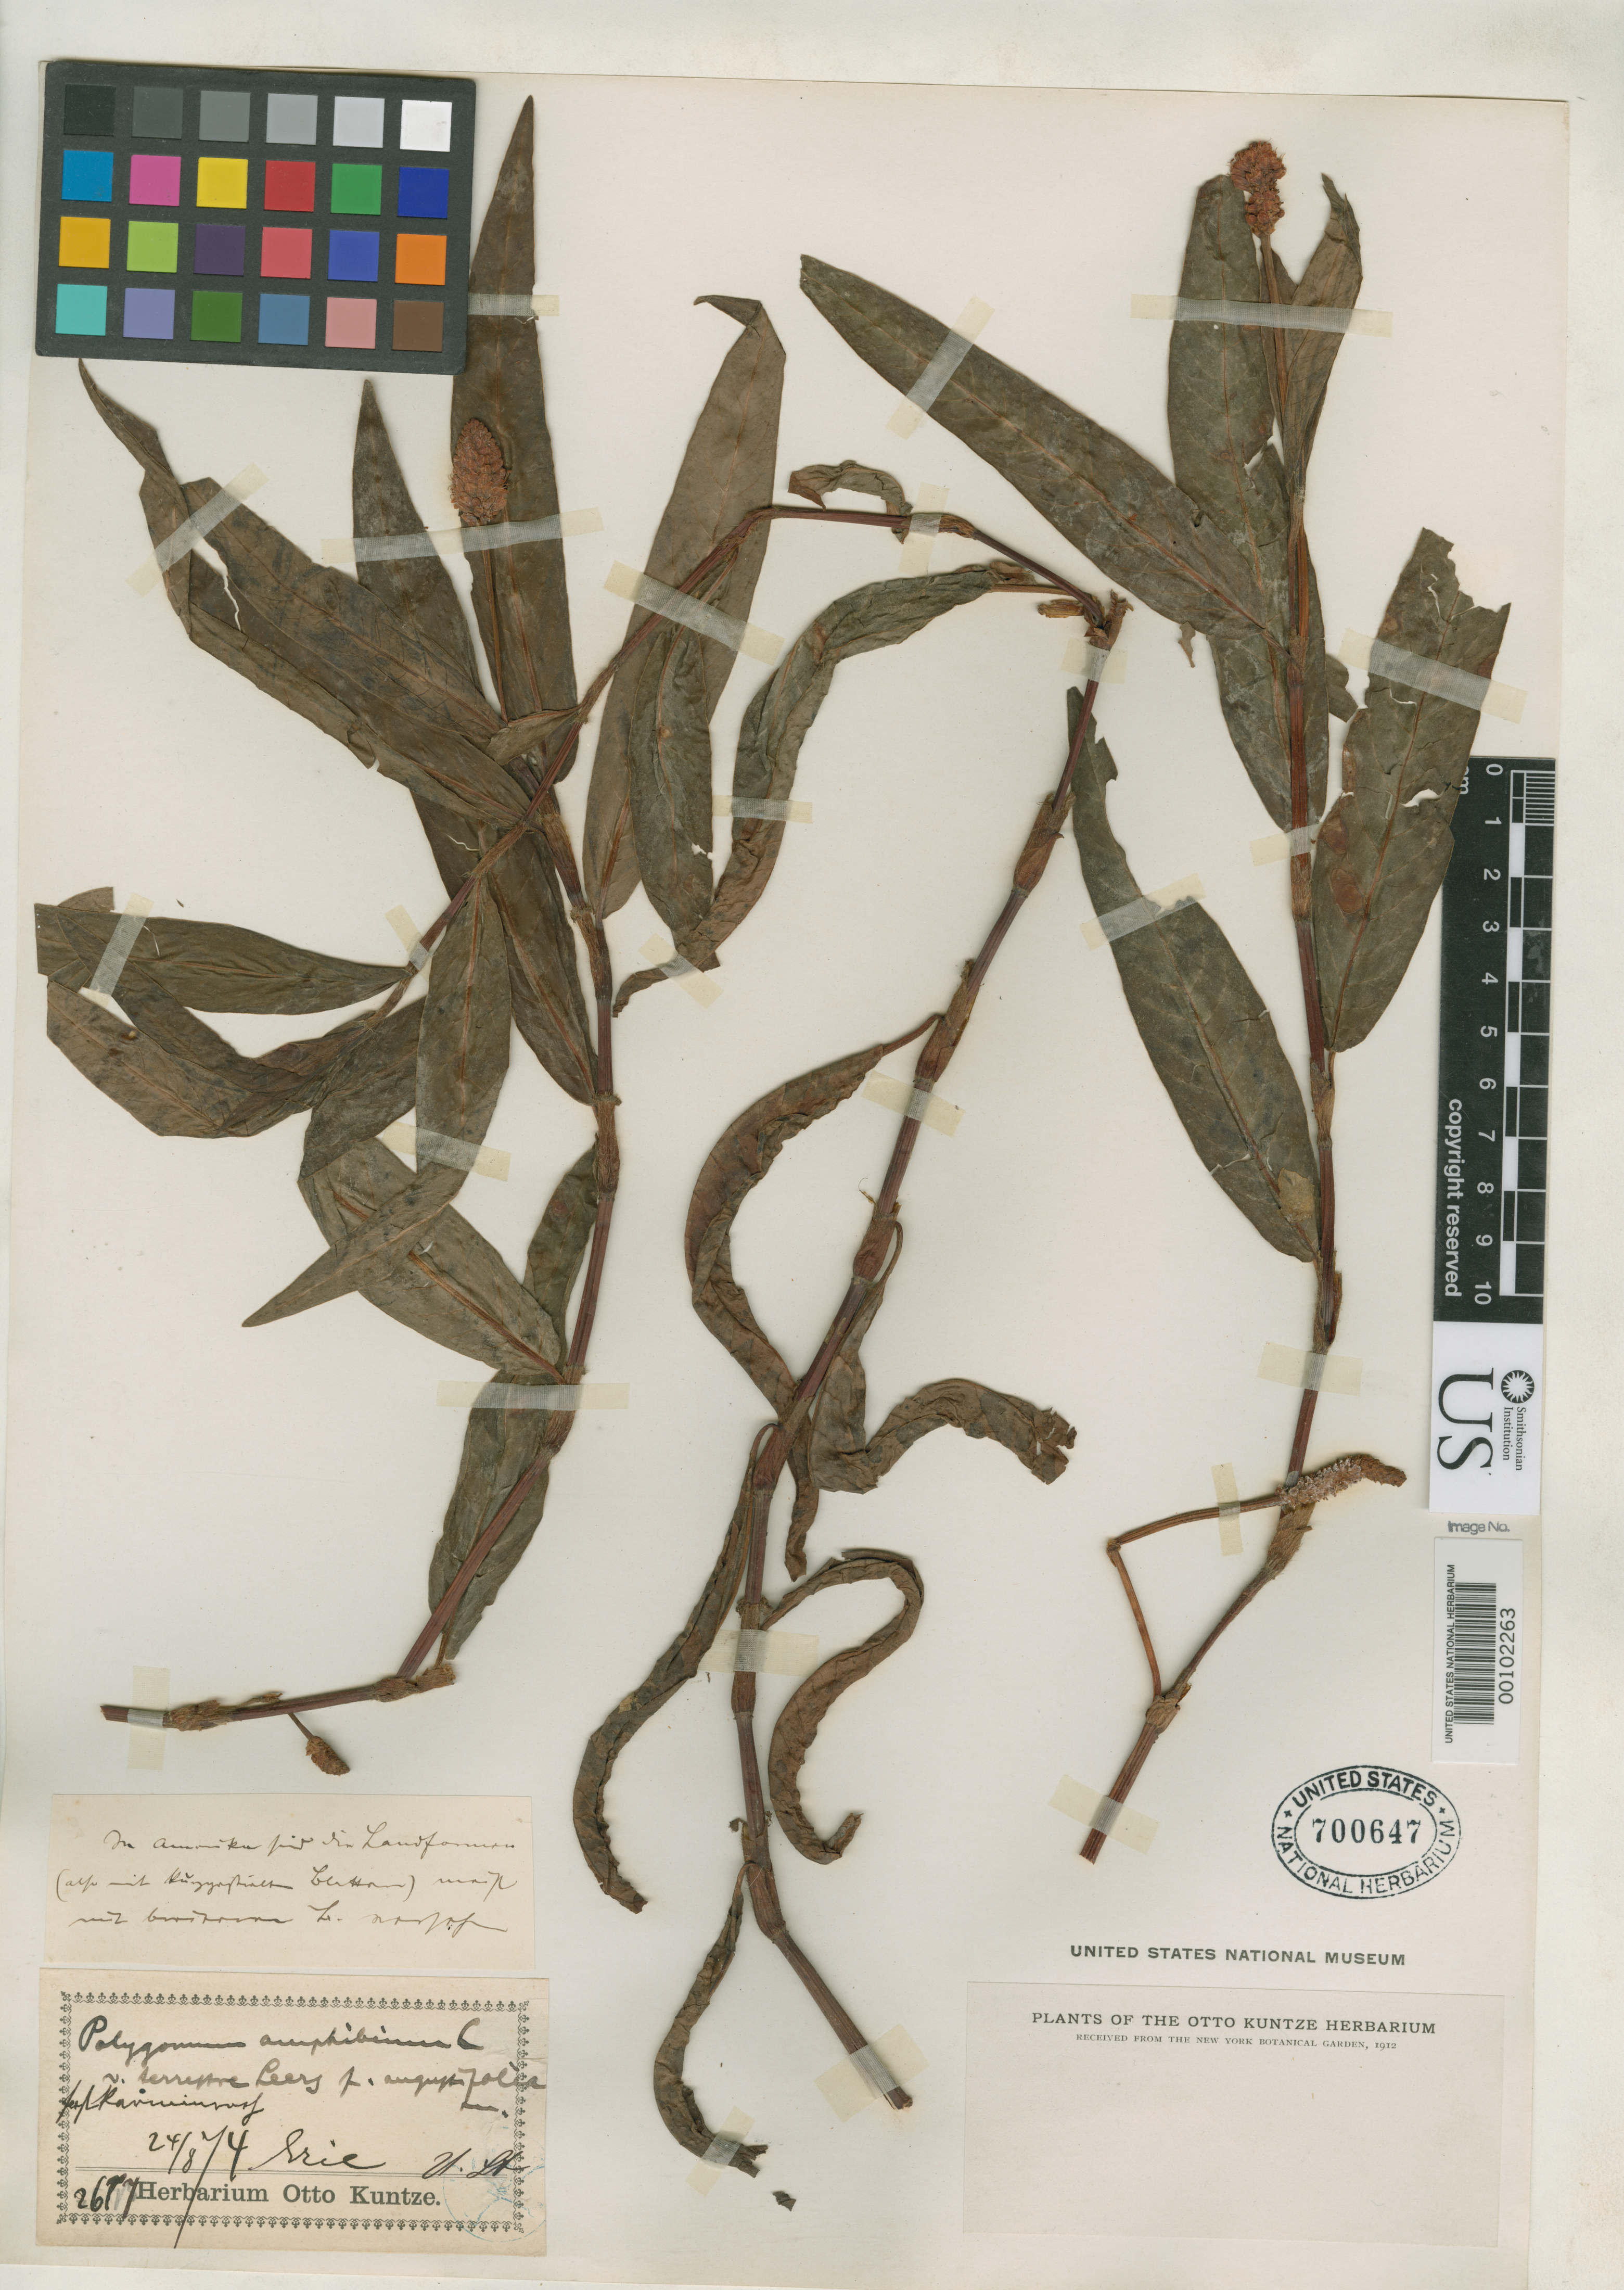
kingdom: Plantae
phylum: Tracheophyta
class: Magnoliopsida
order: Caryophyllales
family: Polygonaceae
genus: Polygonum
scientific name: Polygonum amphibium f. angustifolium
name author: Kuntze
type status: Type Collection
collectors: C.E.O. Kuntze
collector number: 2677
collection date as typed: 24 Aug 1874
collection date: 1874-08-24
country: United States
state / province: Pennsylvania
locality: Erie. [Note: protologue cites "U. St.: Erie" and is not clear if this is Erie, NY or Erie, PA]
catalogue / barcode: US 700647